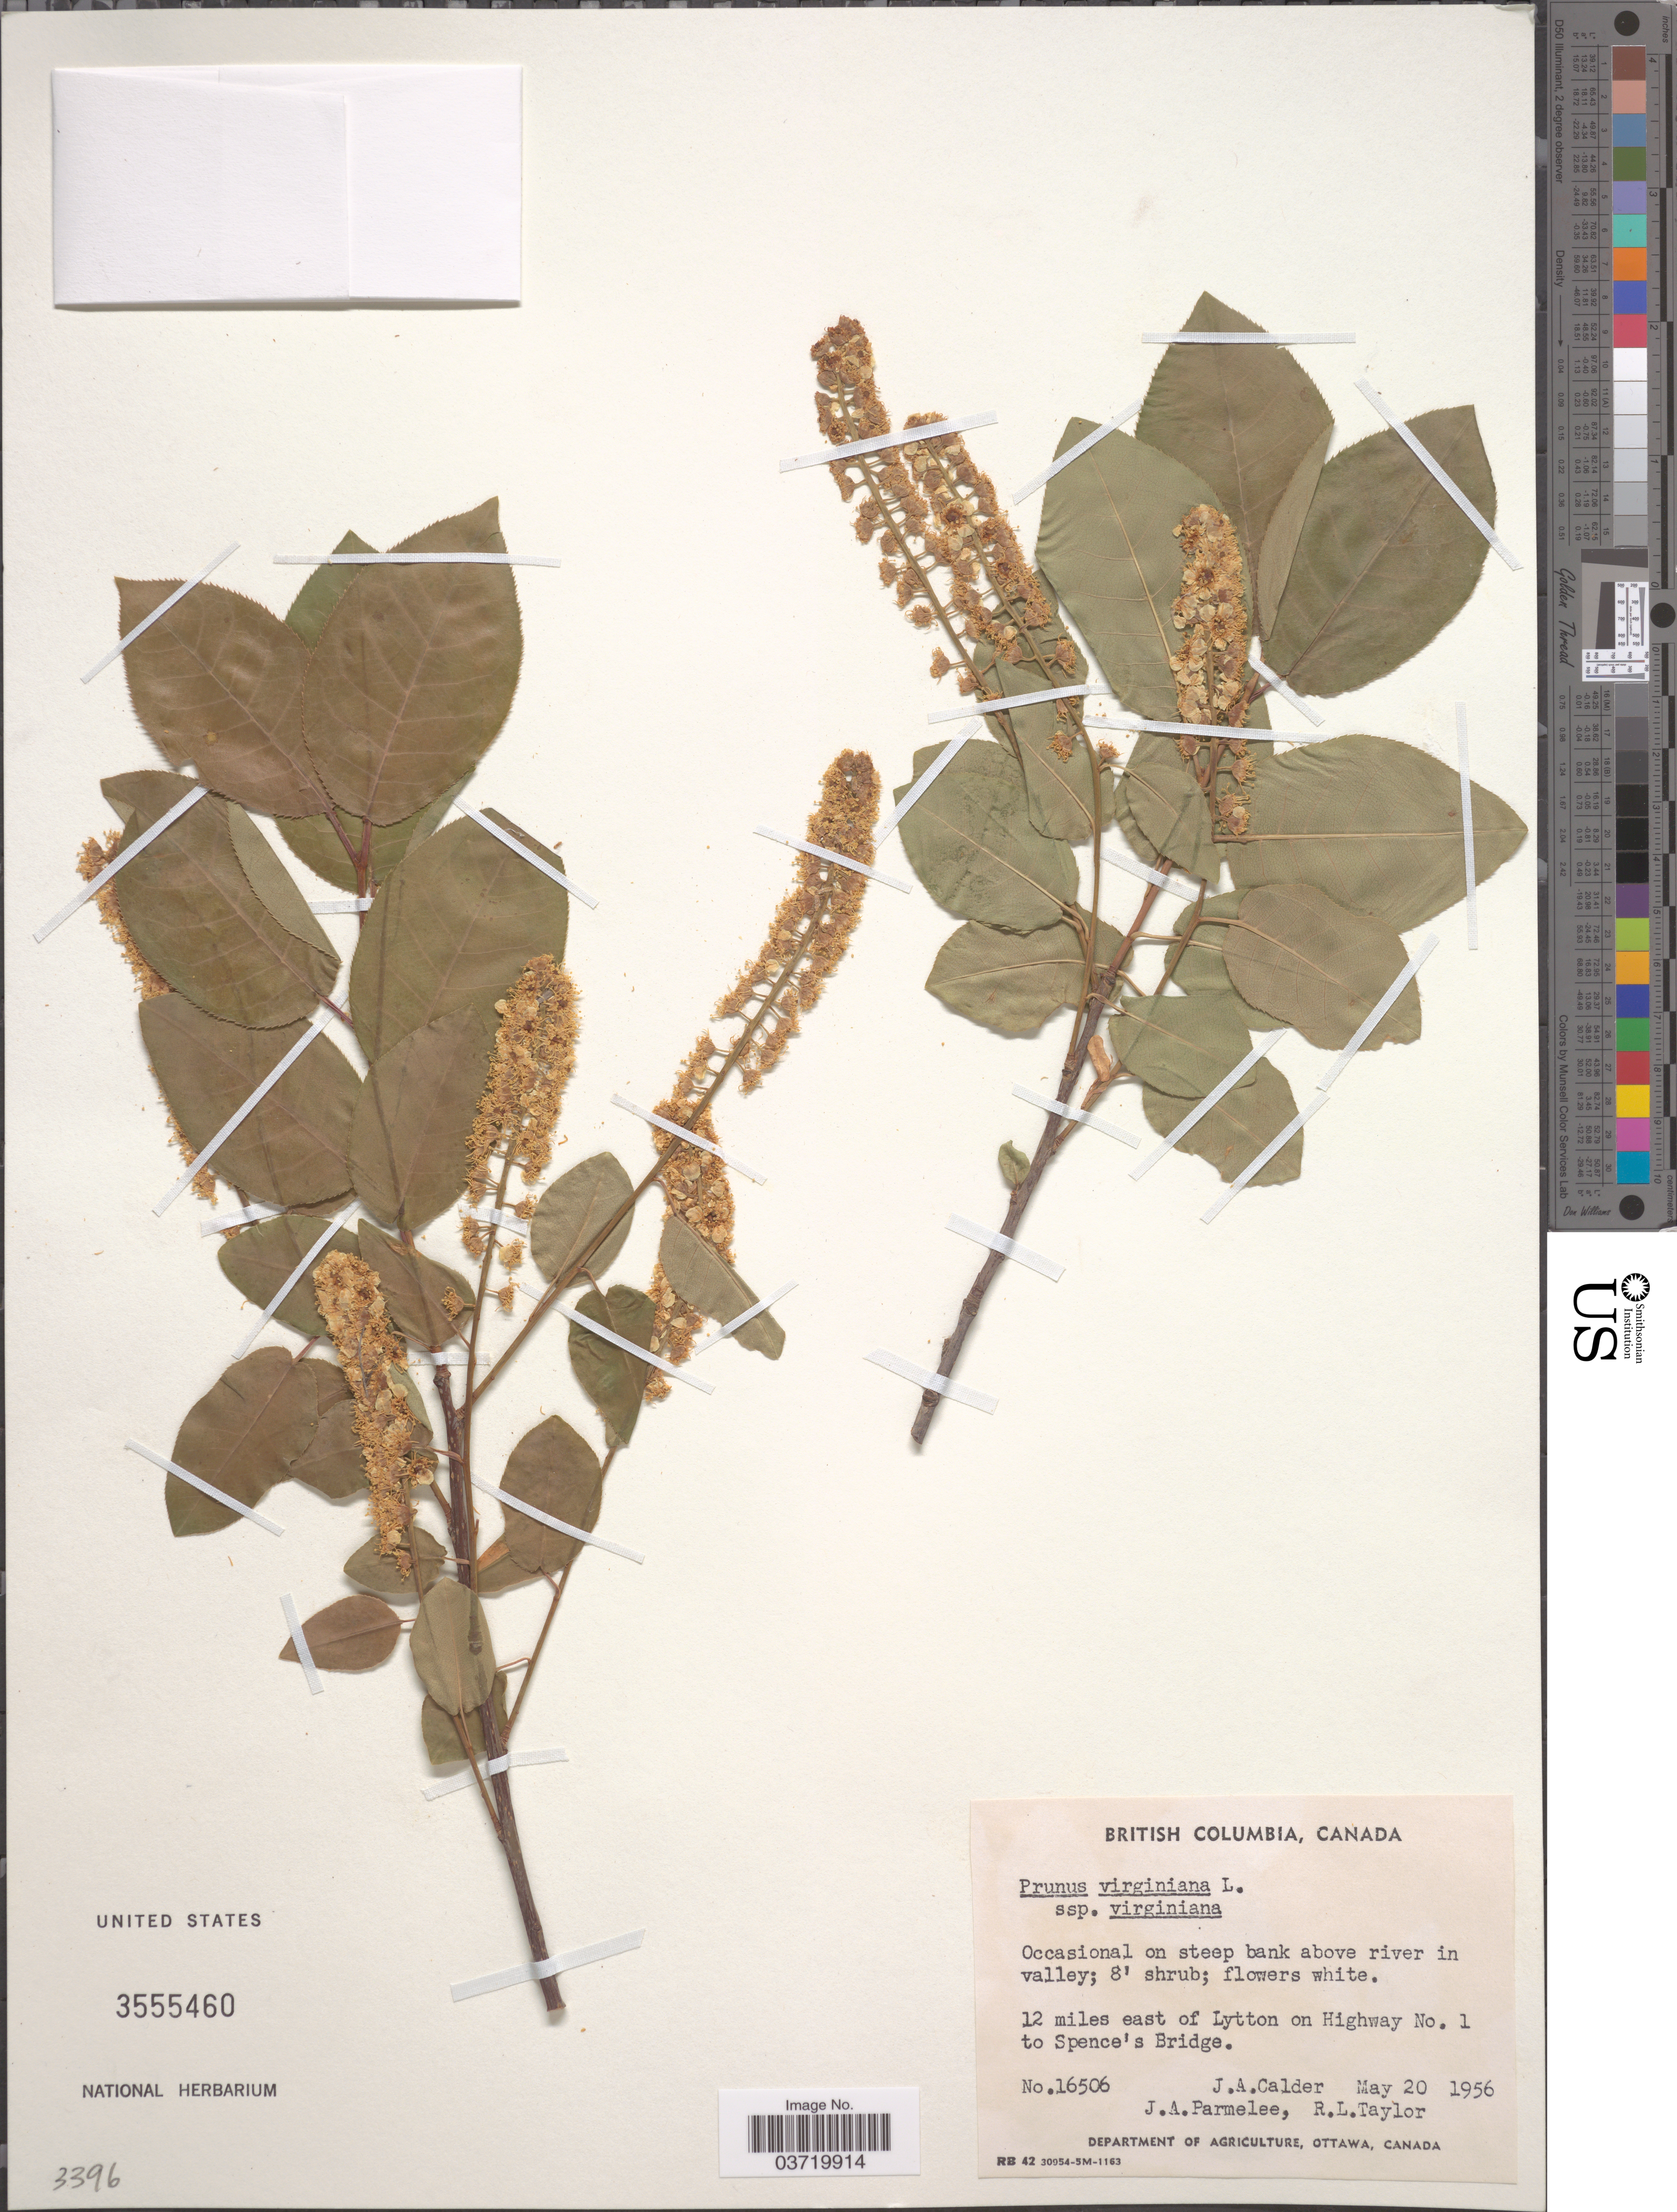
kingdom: Plantae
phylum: Tracheophyta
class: Magnoliopsida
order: Rosales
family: Rosaceae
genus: Prunus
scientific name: Prunus virginiana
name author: L.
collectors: J. A. Calder, J. A. Parmelee & R. Taylor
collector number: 16506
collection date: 1956-05-20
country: Canada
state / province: British Columbia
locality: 12 miles east of Lytton on Highway No. 1 to Spence's Bridge.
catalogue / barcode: US 3555460